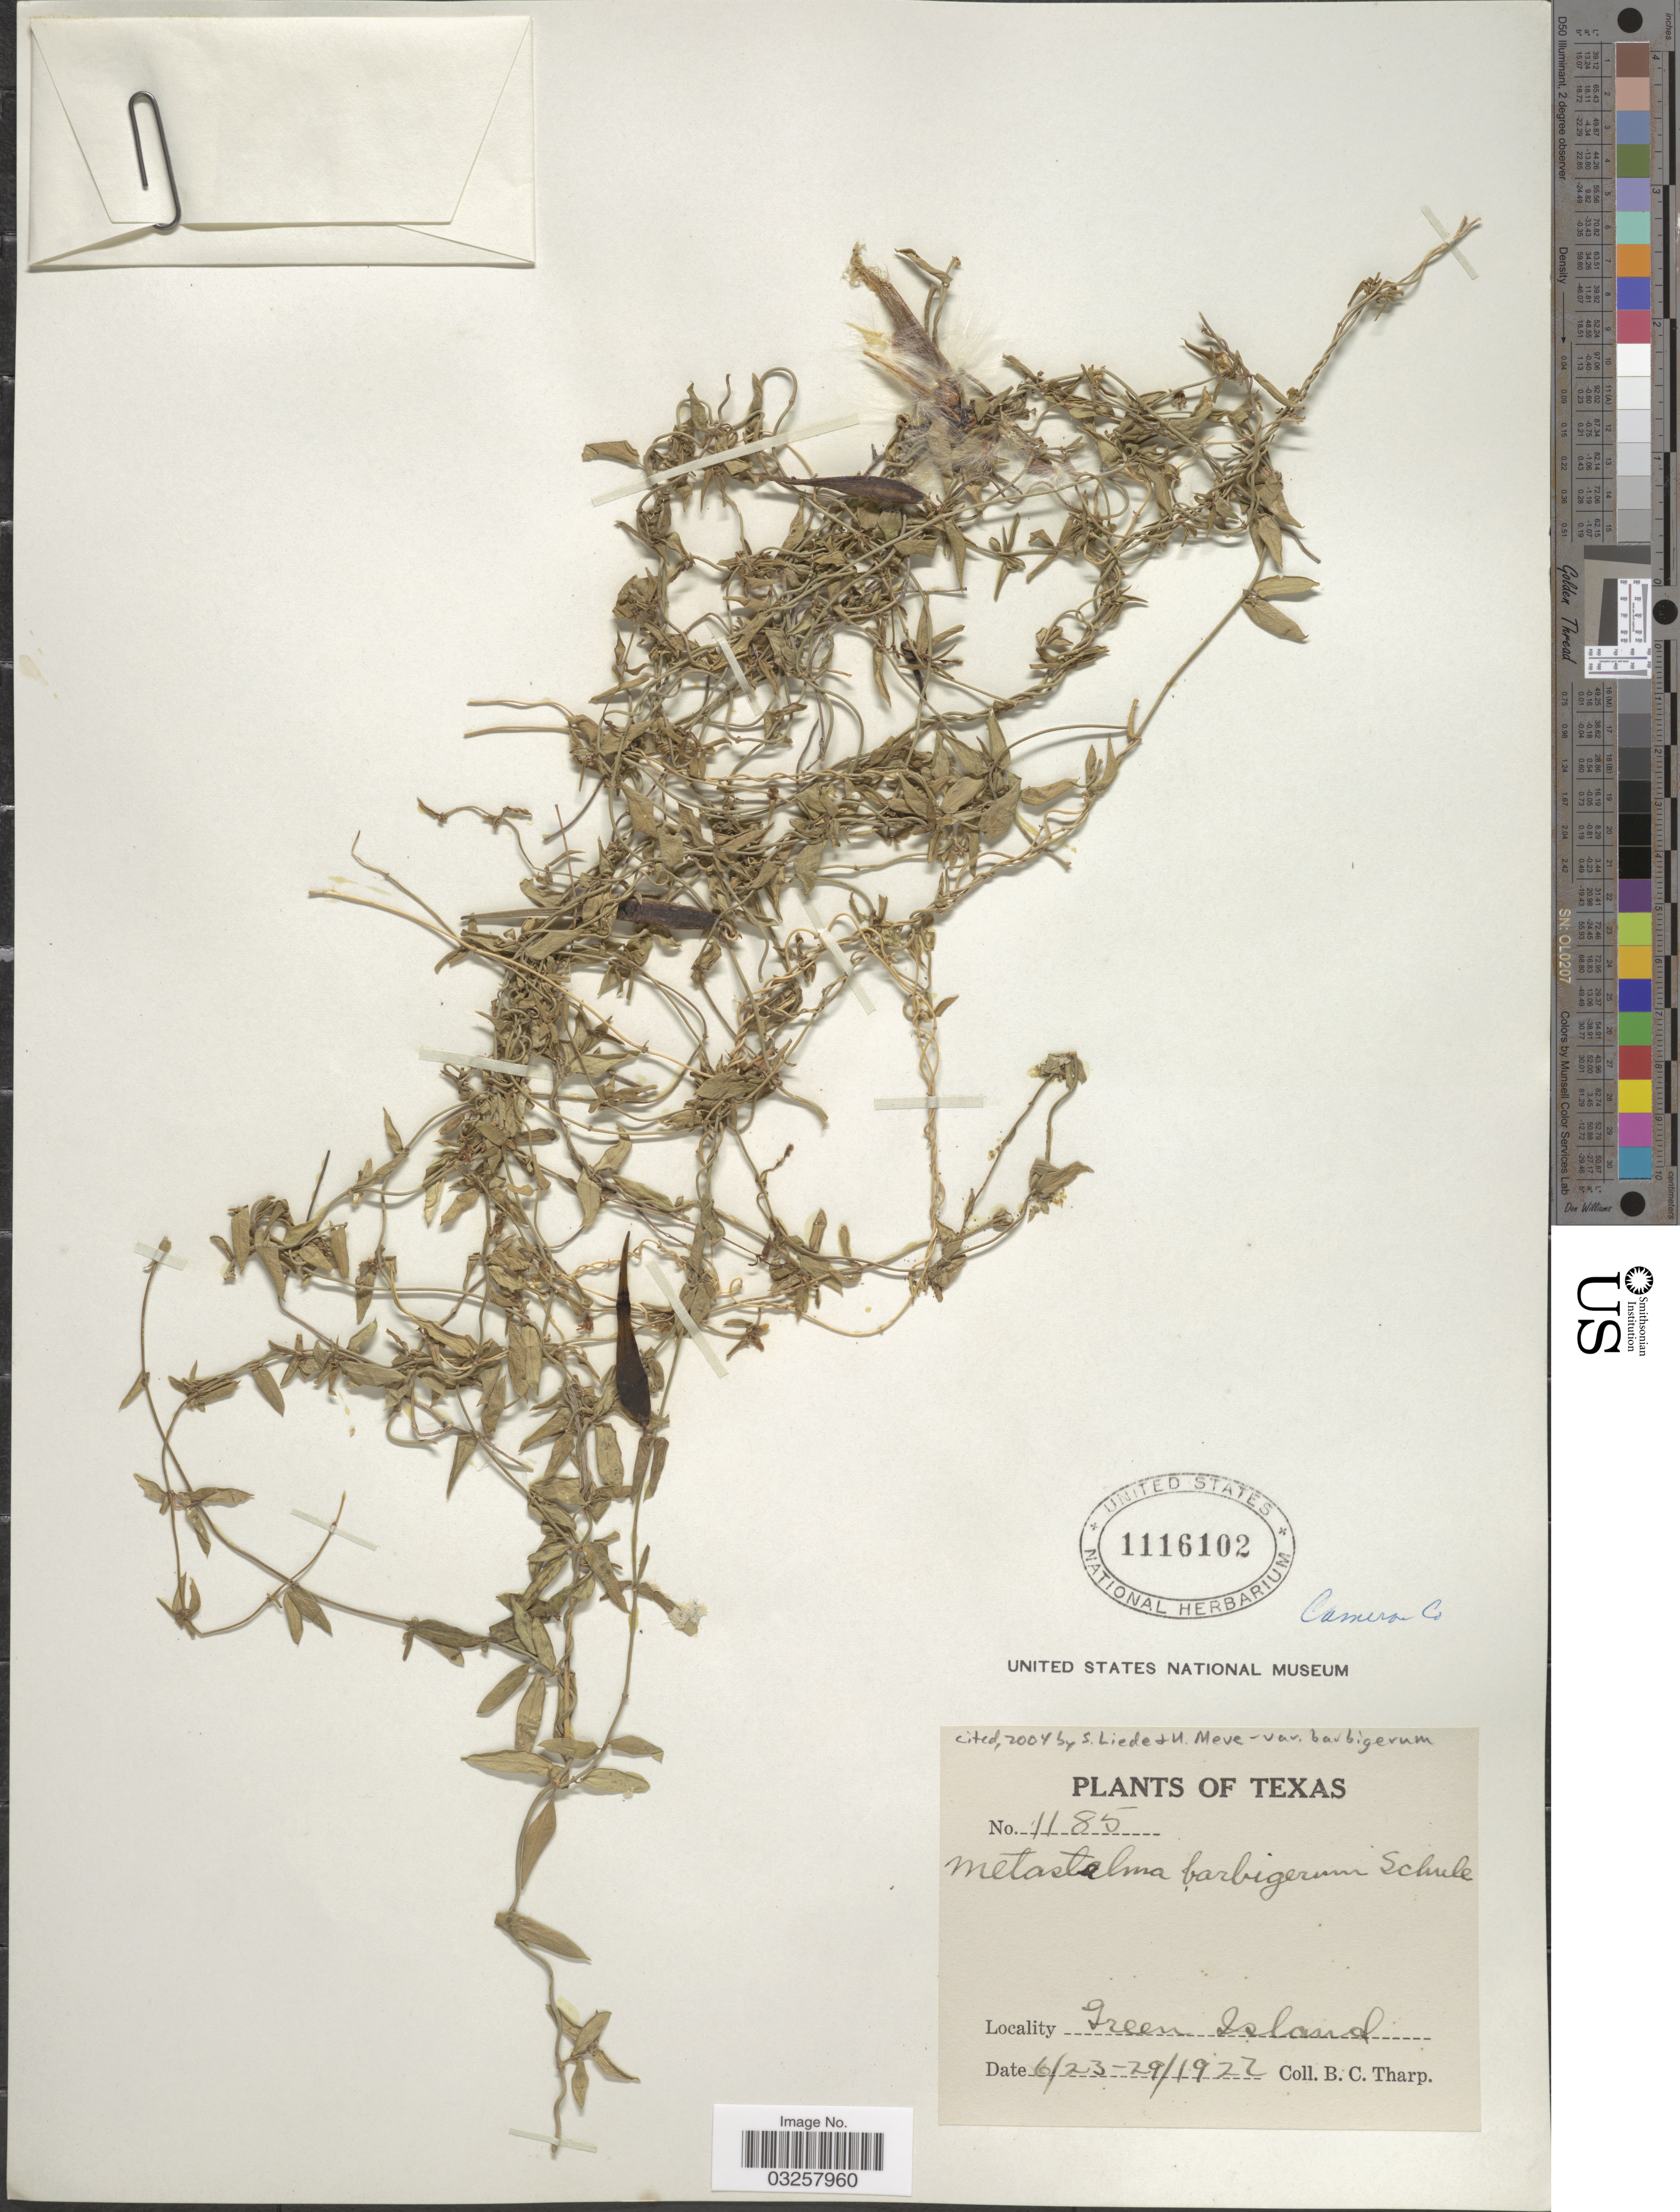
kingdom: Plantae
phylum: Tracheophyta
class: Magnoliopsida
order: Gentianales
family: Apocynaceae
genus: Metastelma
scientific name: Metastelma barbigerum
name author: Scheele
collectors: B. C. Tharp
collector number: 1185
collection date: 1922-06-23/1922-06-29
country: United States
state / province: Texas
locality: Cameron Co. Green Island.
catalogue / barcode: US 1116102